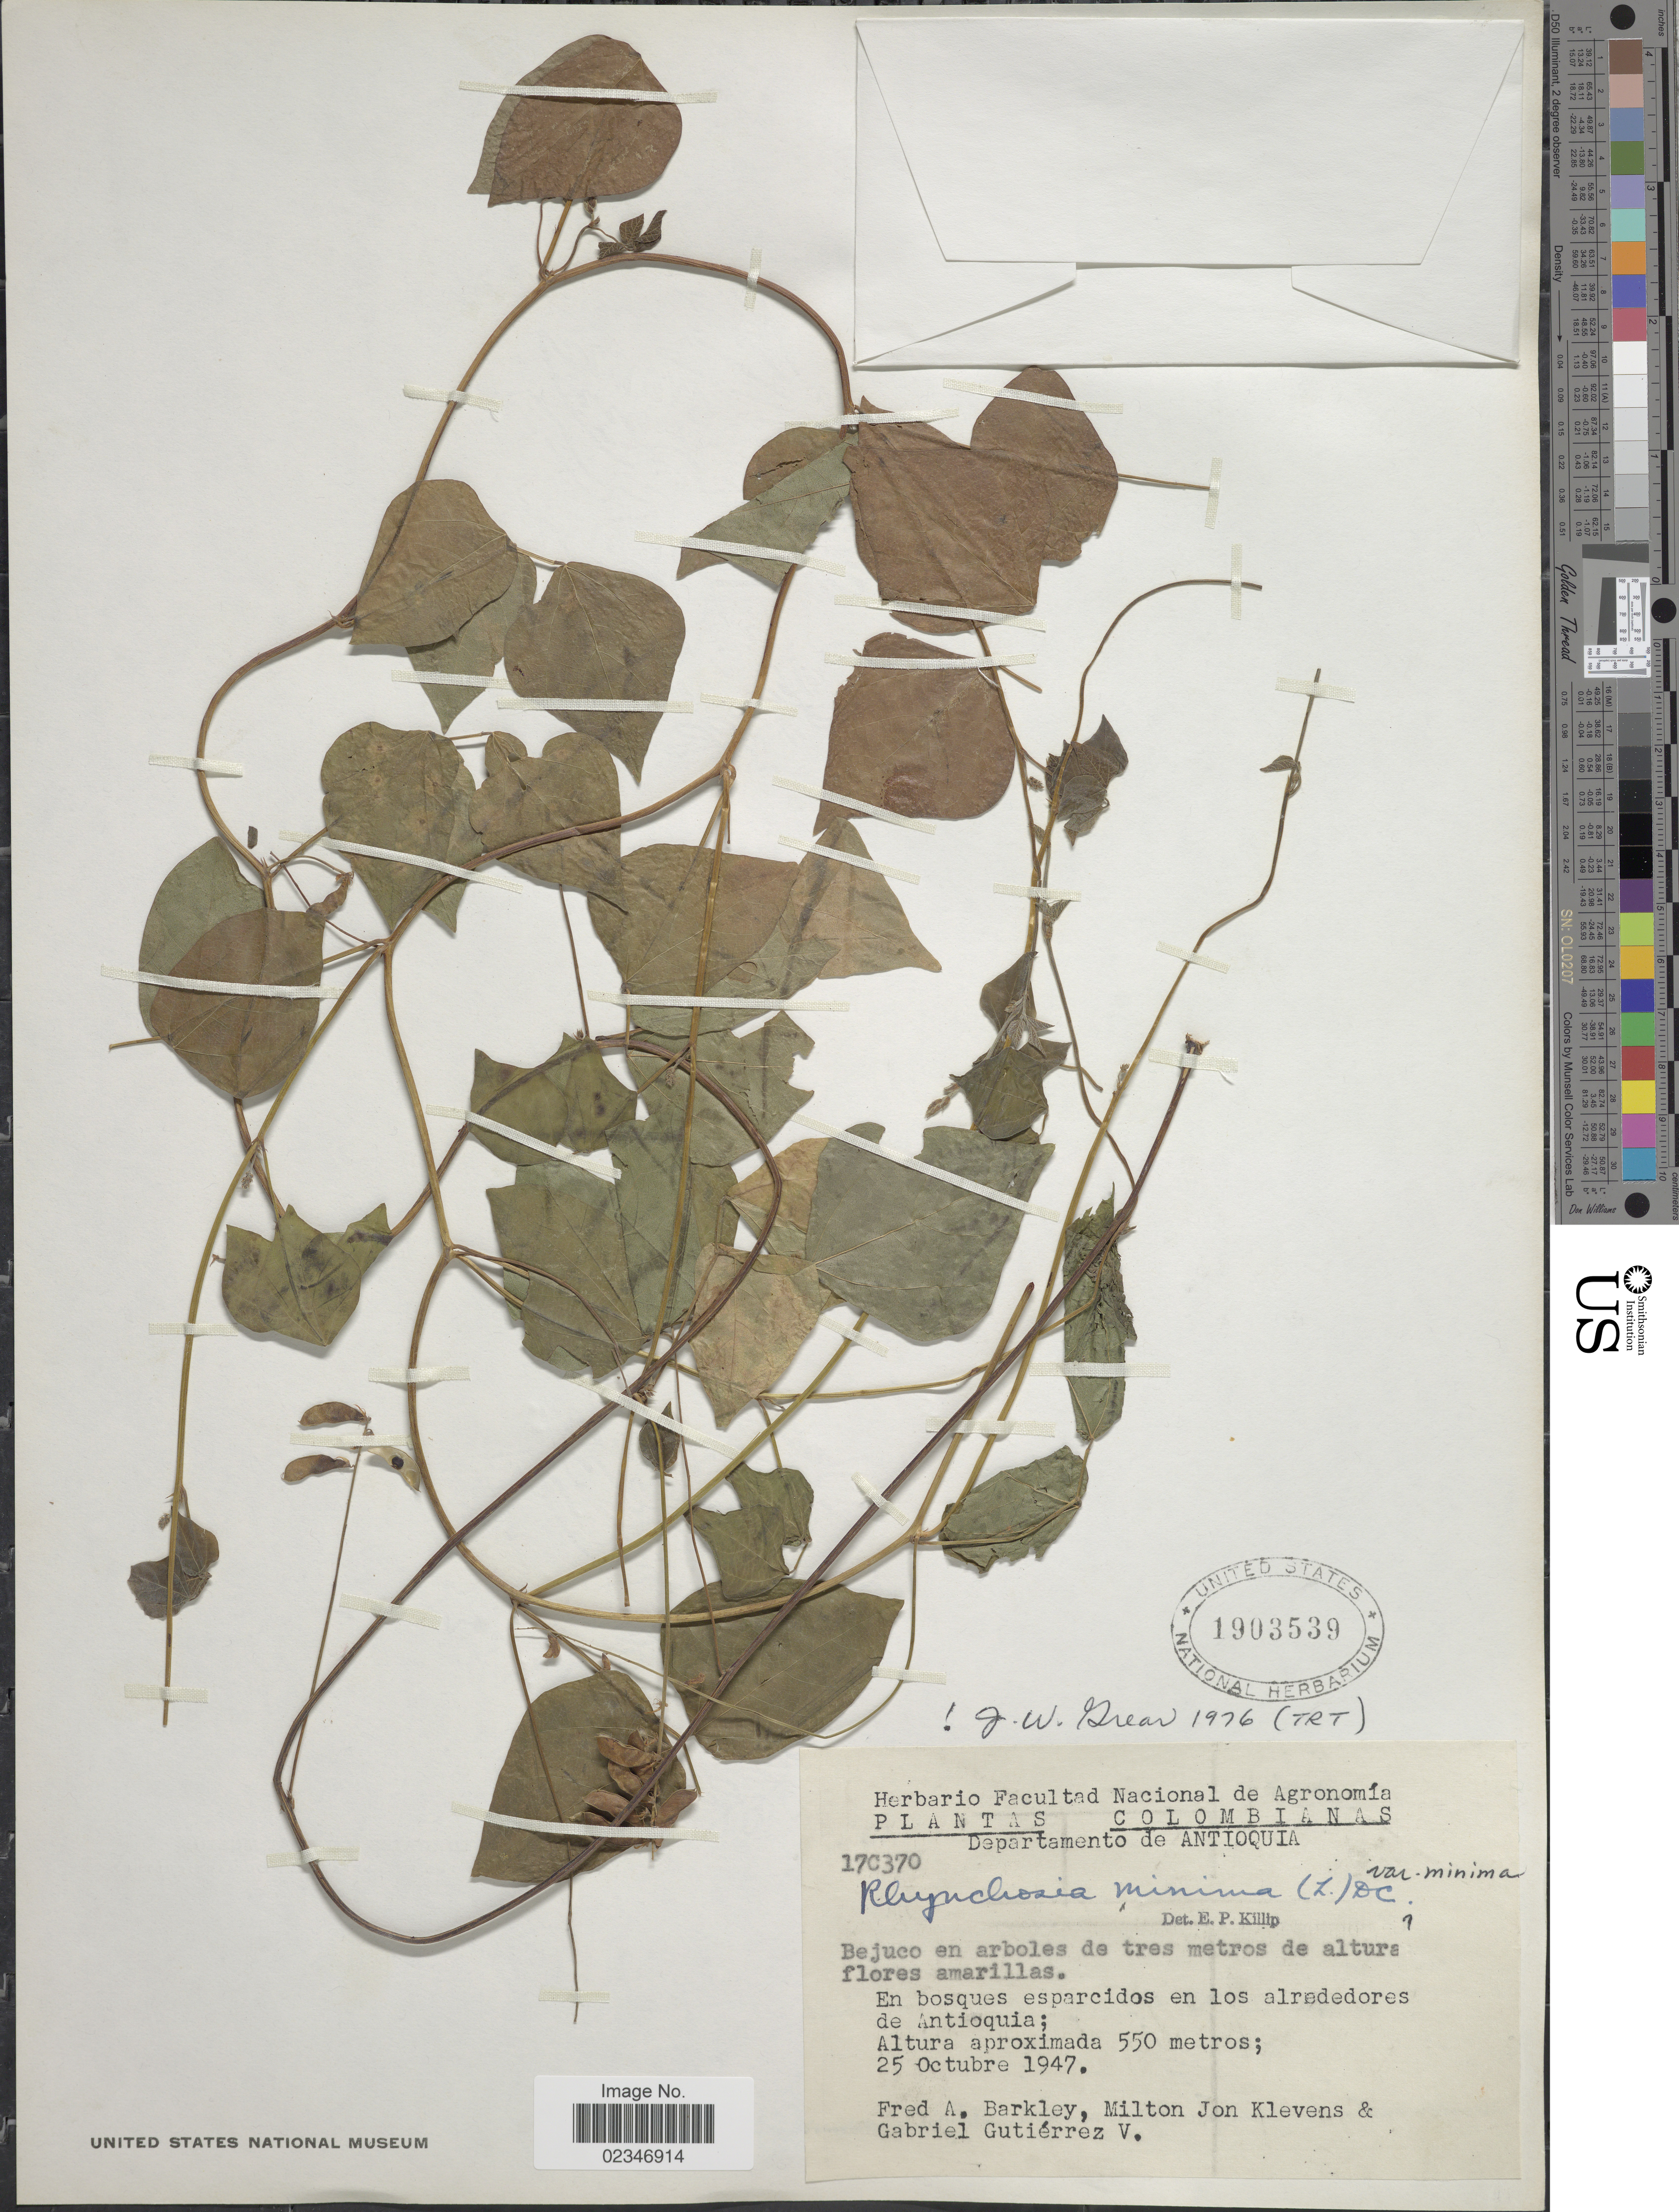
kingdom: Plantae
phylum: Tracheophyta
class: Magnoliopsida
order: Fabales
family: Fabaceae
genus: Rhynchosia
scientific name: Rhynchosia minima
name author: (L.) DC.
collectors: F. A. Barkley, M. Klevens & G. Guttierez V.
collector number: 17C370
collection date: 1947-10-25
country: Colombia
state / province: Antioquia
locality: En los alrededores de Antioquia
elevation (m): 550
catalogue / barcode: US 1903539